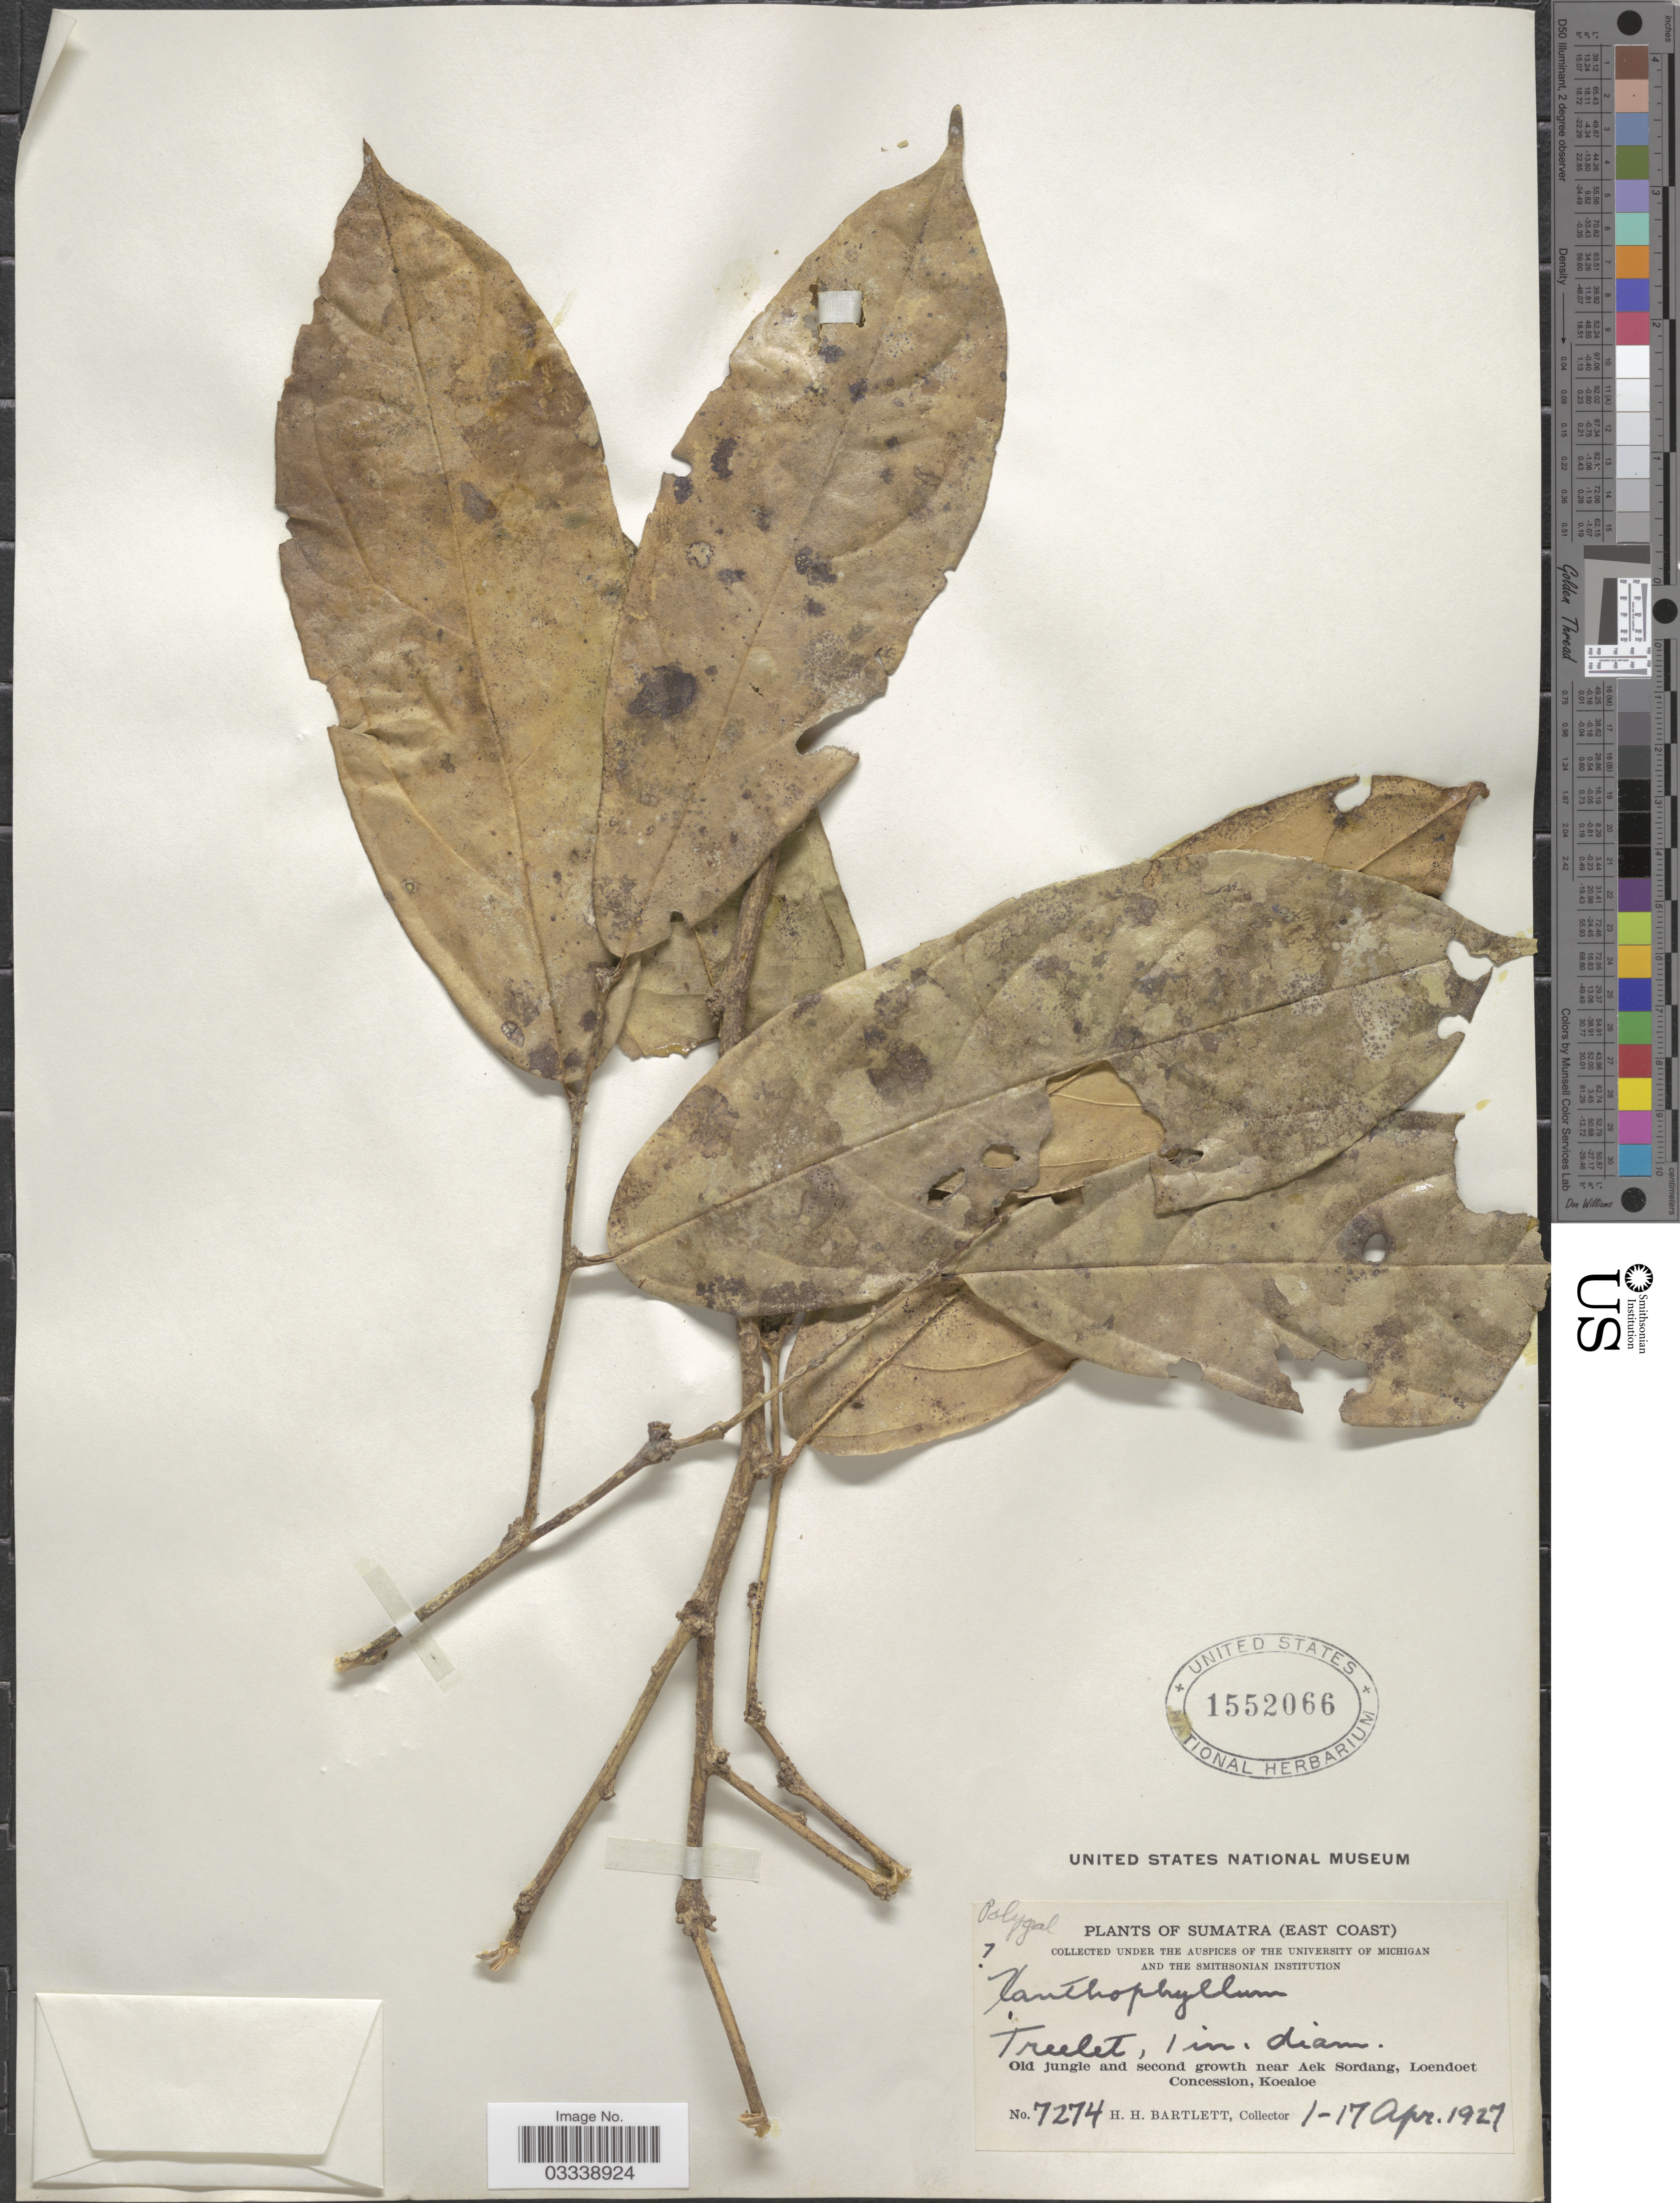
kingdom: Plantae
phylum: Tracheophyta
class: Magnoliopsida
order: Fabales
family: Polygalaceae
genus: Xanthophyllum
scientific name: Xanthophyllum sp.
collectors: H. H. Bartlett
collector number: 7274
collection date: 1927-04-01/1927-04-17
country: Indonesia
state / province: Sumatra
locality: (East Coast). Old jungle and second growth near Aek Sordang, Loendoet Concession, Koealoe.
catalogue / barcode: US 1552066